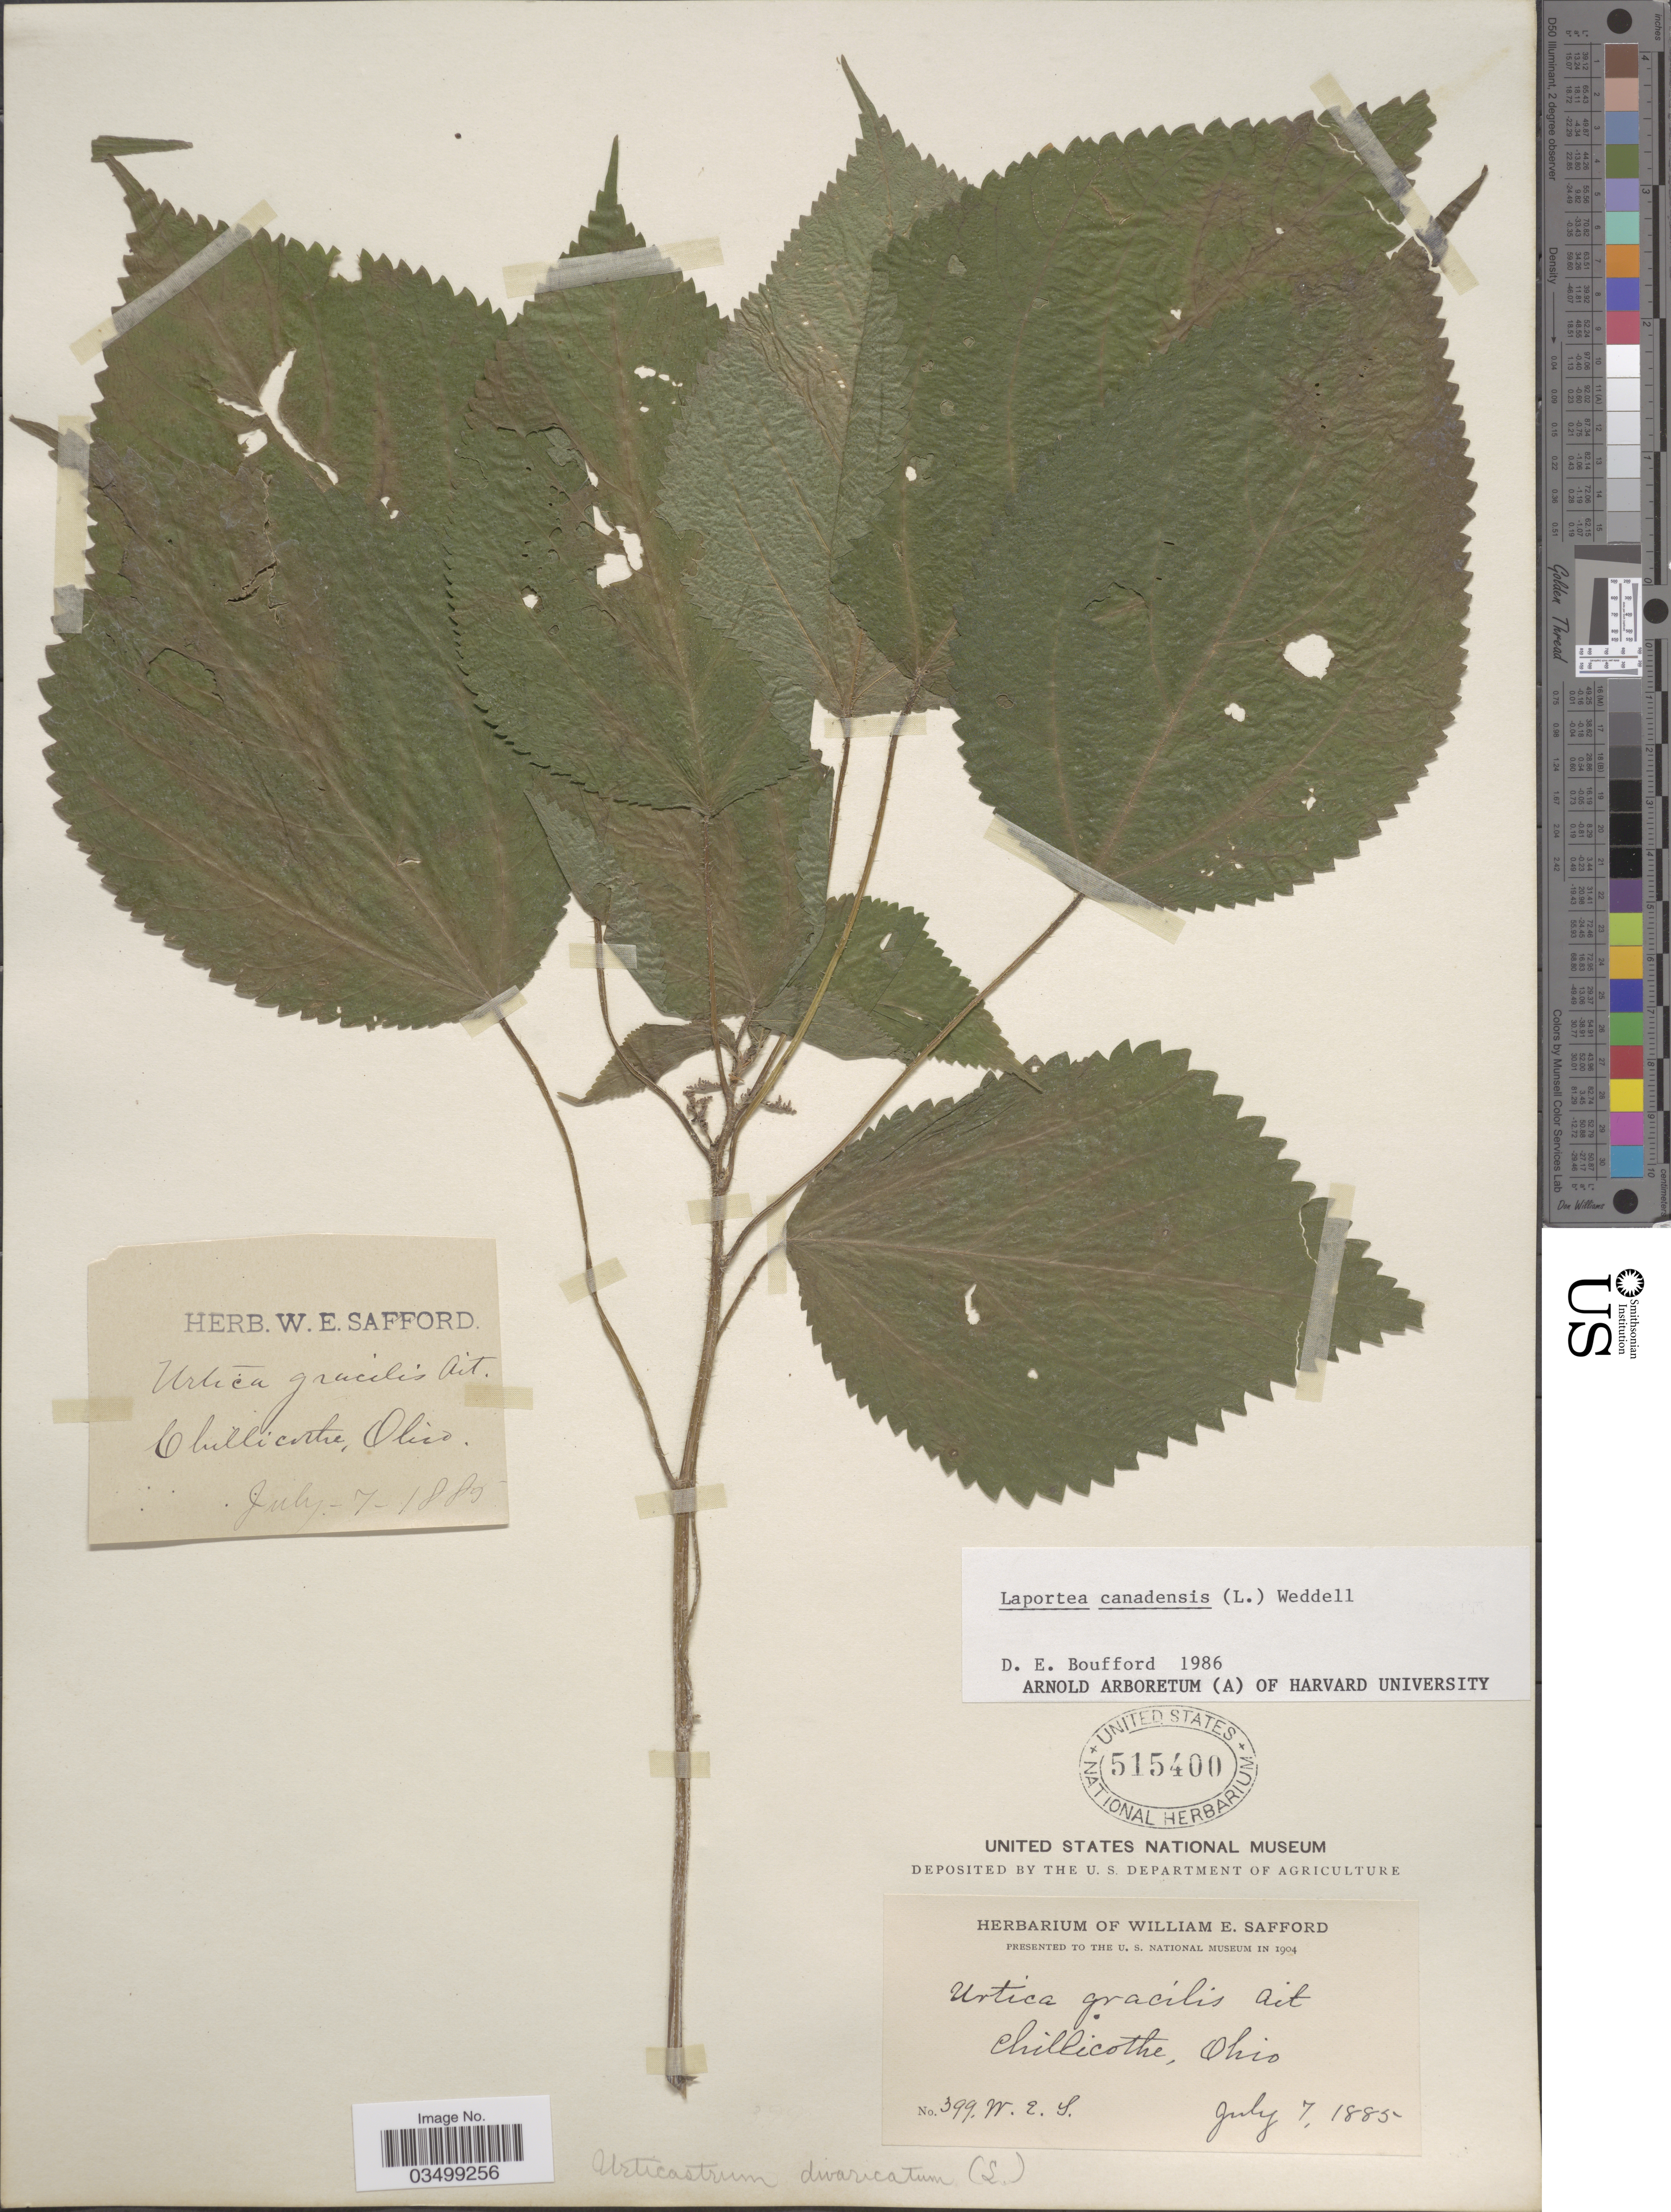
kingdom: Plantae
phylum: Tracheophyta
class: Magnoliopsida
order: Rosales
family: Urticaceae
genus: Laportea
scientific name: Laportea canadensis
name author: (L.) Wedd.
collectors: W. E. Safford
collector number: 399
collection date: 1885-07-07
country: United States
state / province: Ohio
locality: Chillicothe.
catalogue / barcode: US 515400